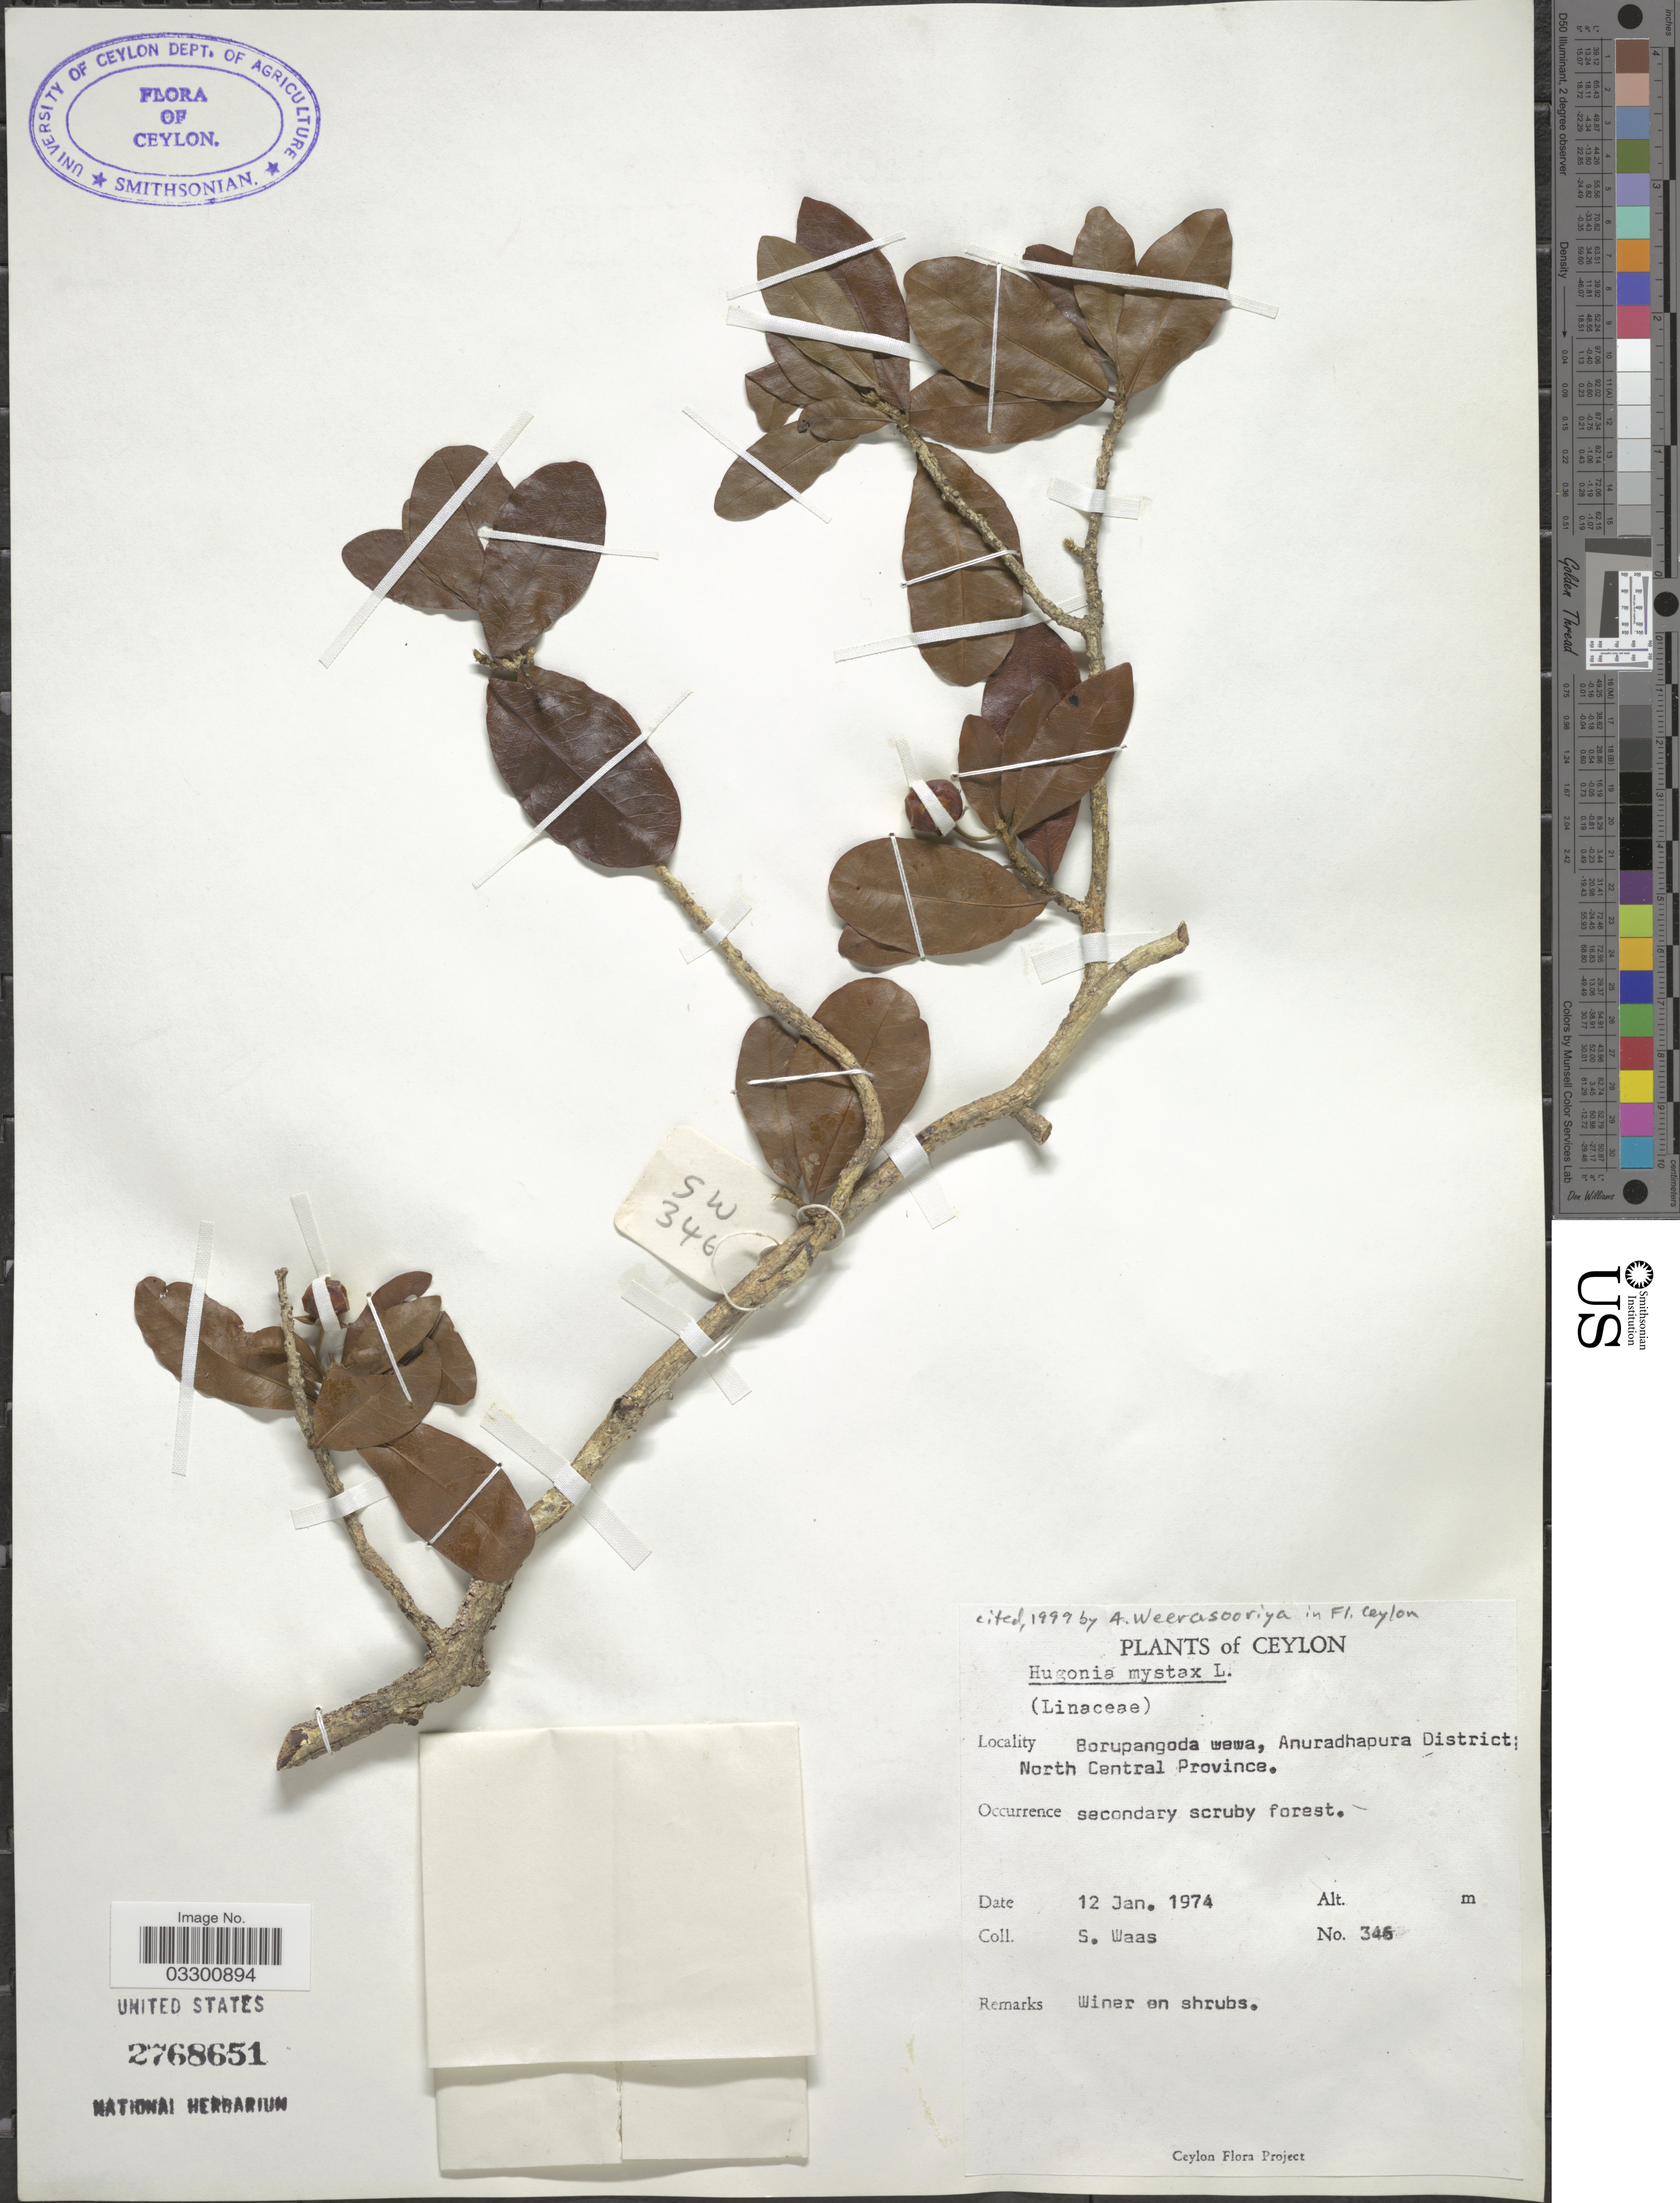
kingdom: Plantae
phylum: Tracheophyta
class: Magnoliopsida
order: Malpighiales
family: Linaceae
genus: Hugonia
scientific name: Hugonia mystax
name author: L.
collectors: S. Waas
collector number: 346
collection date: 1974-01-12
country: Sri Lanka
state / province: North Central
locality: Ceylon, Borupangoda wewa, Anuradhapura District.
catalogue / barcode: US 2768651